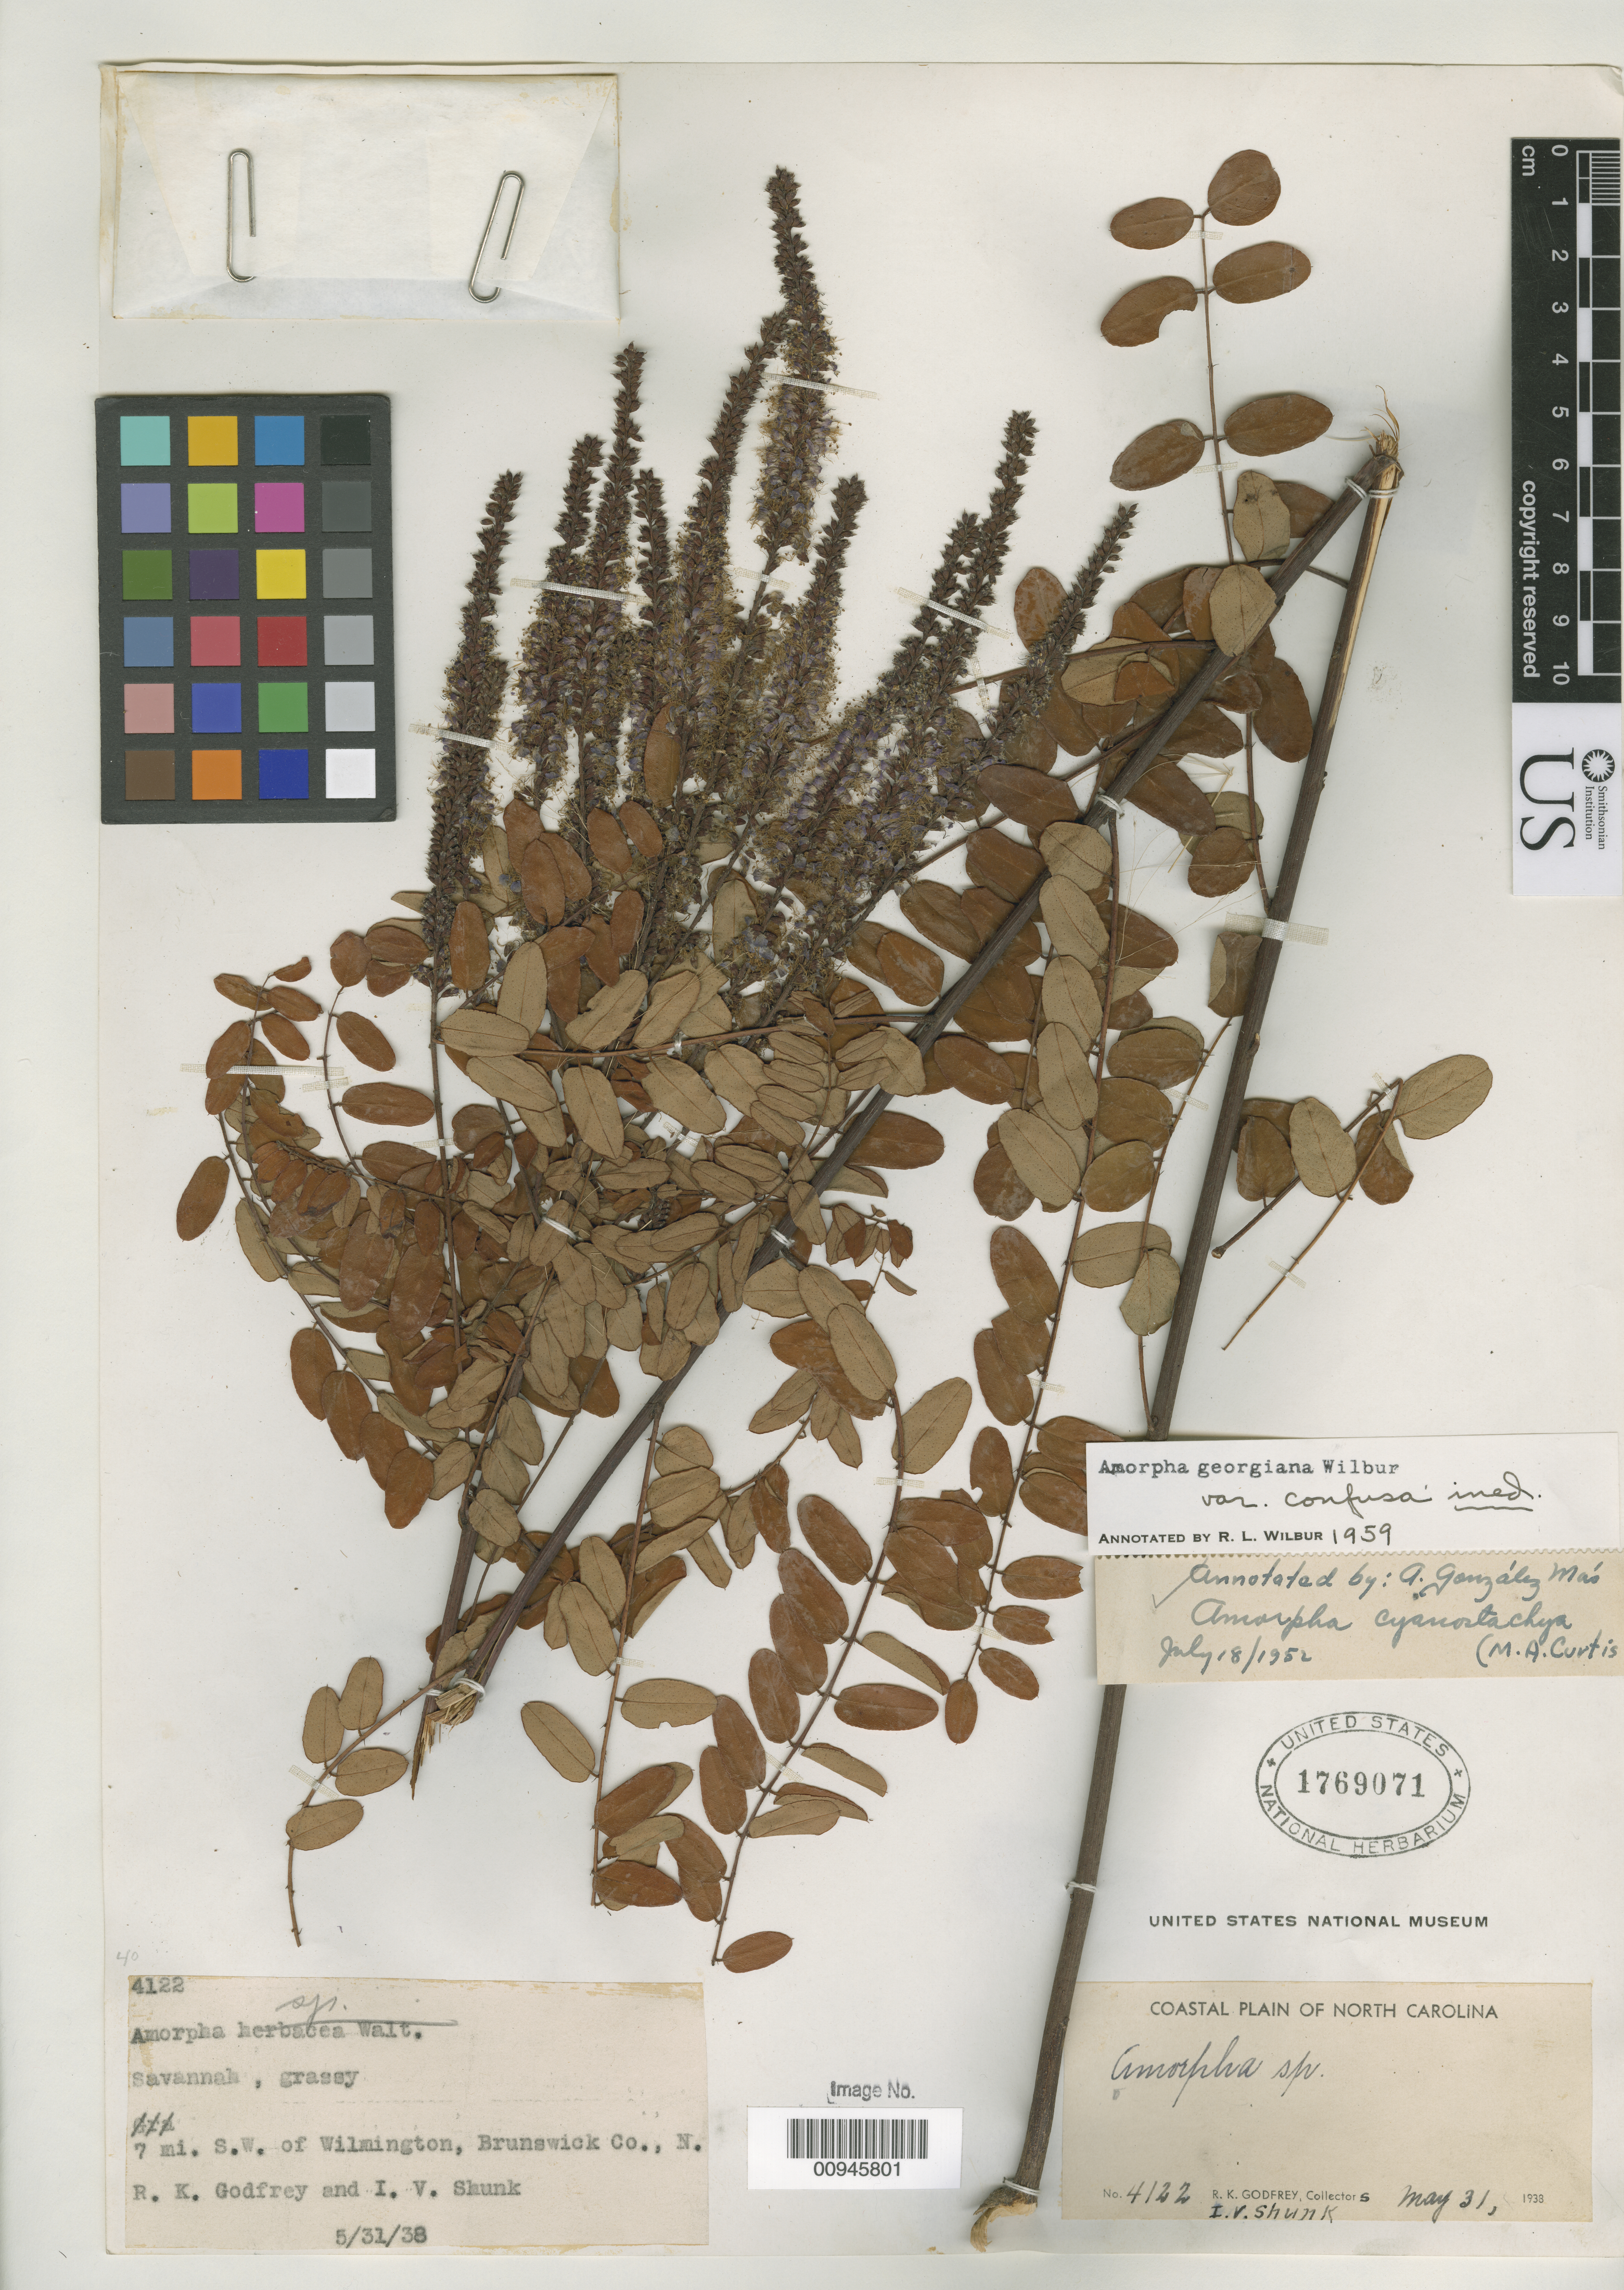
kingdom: Plantae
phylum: Tracheophyta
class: Magnoliopsida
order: Fabales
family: Fabaceae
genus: Amorpha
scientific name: Amorpha georgiana var. confusa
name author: Wilbur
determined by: Wilbur, R. L.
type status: Isotype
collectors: R. K. Godfrey & I. Shunk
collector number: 4122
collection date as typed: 31 May 1938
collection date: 1938-05-31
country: United States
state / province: North Carolina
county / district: Brunswick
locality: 7 mi. S.W. of Wilmington, Brunswick Co.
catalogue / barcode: US 1769071